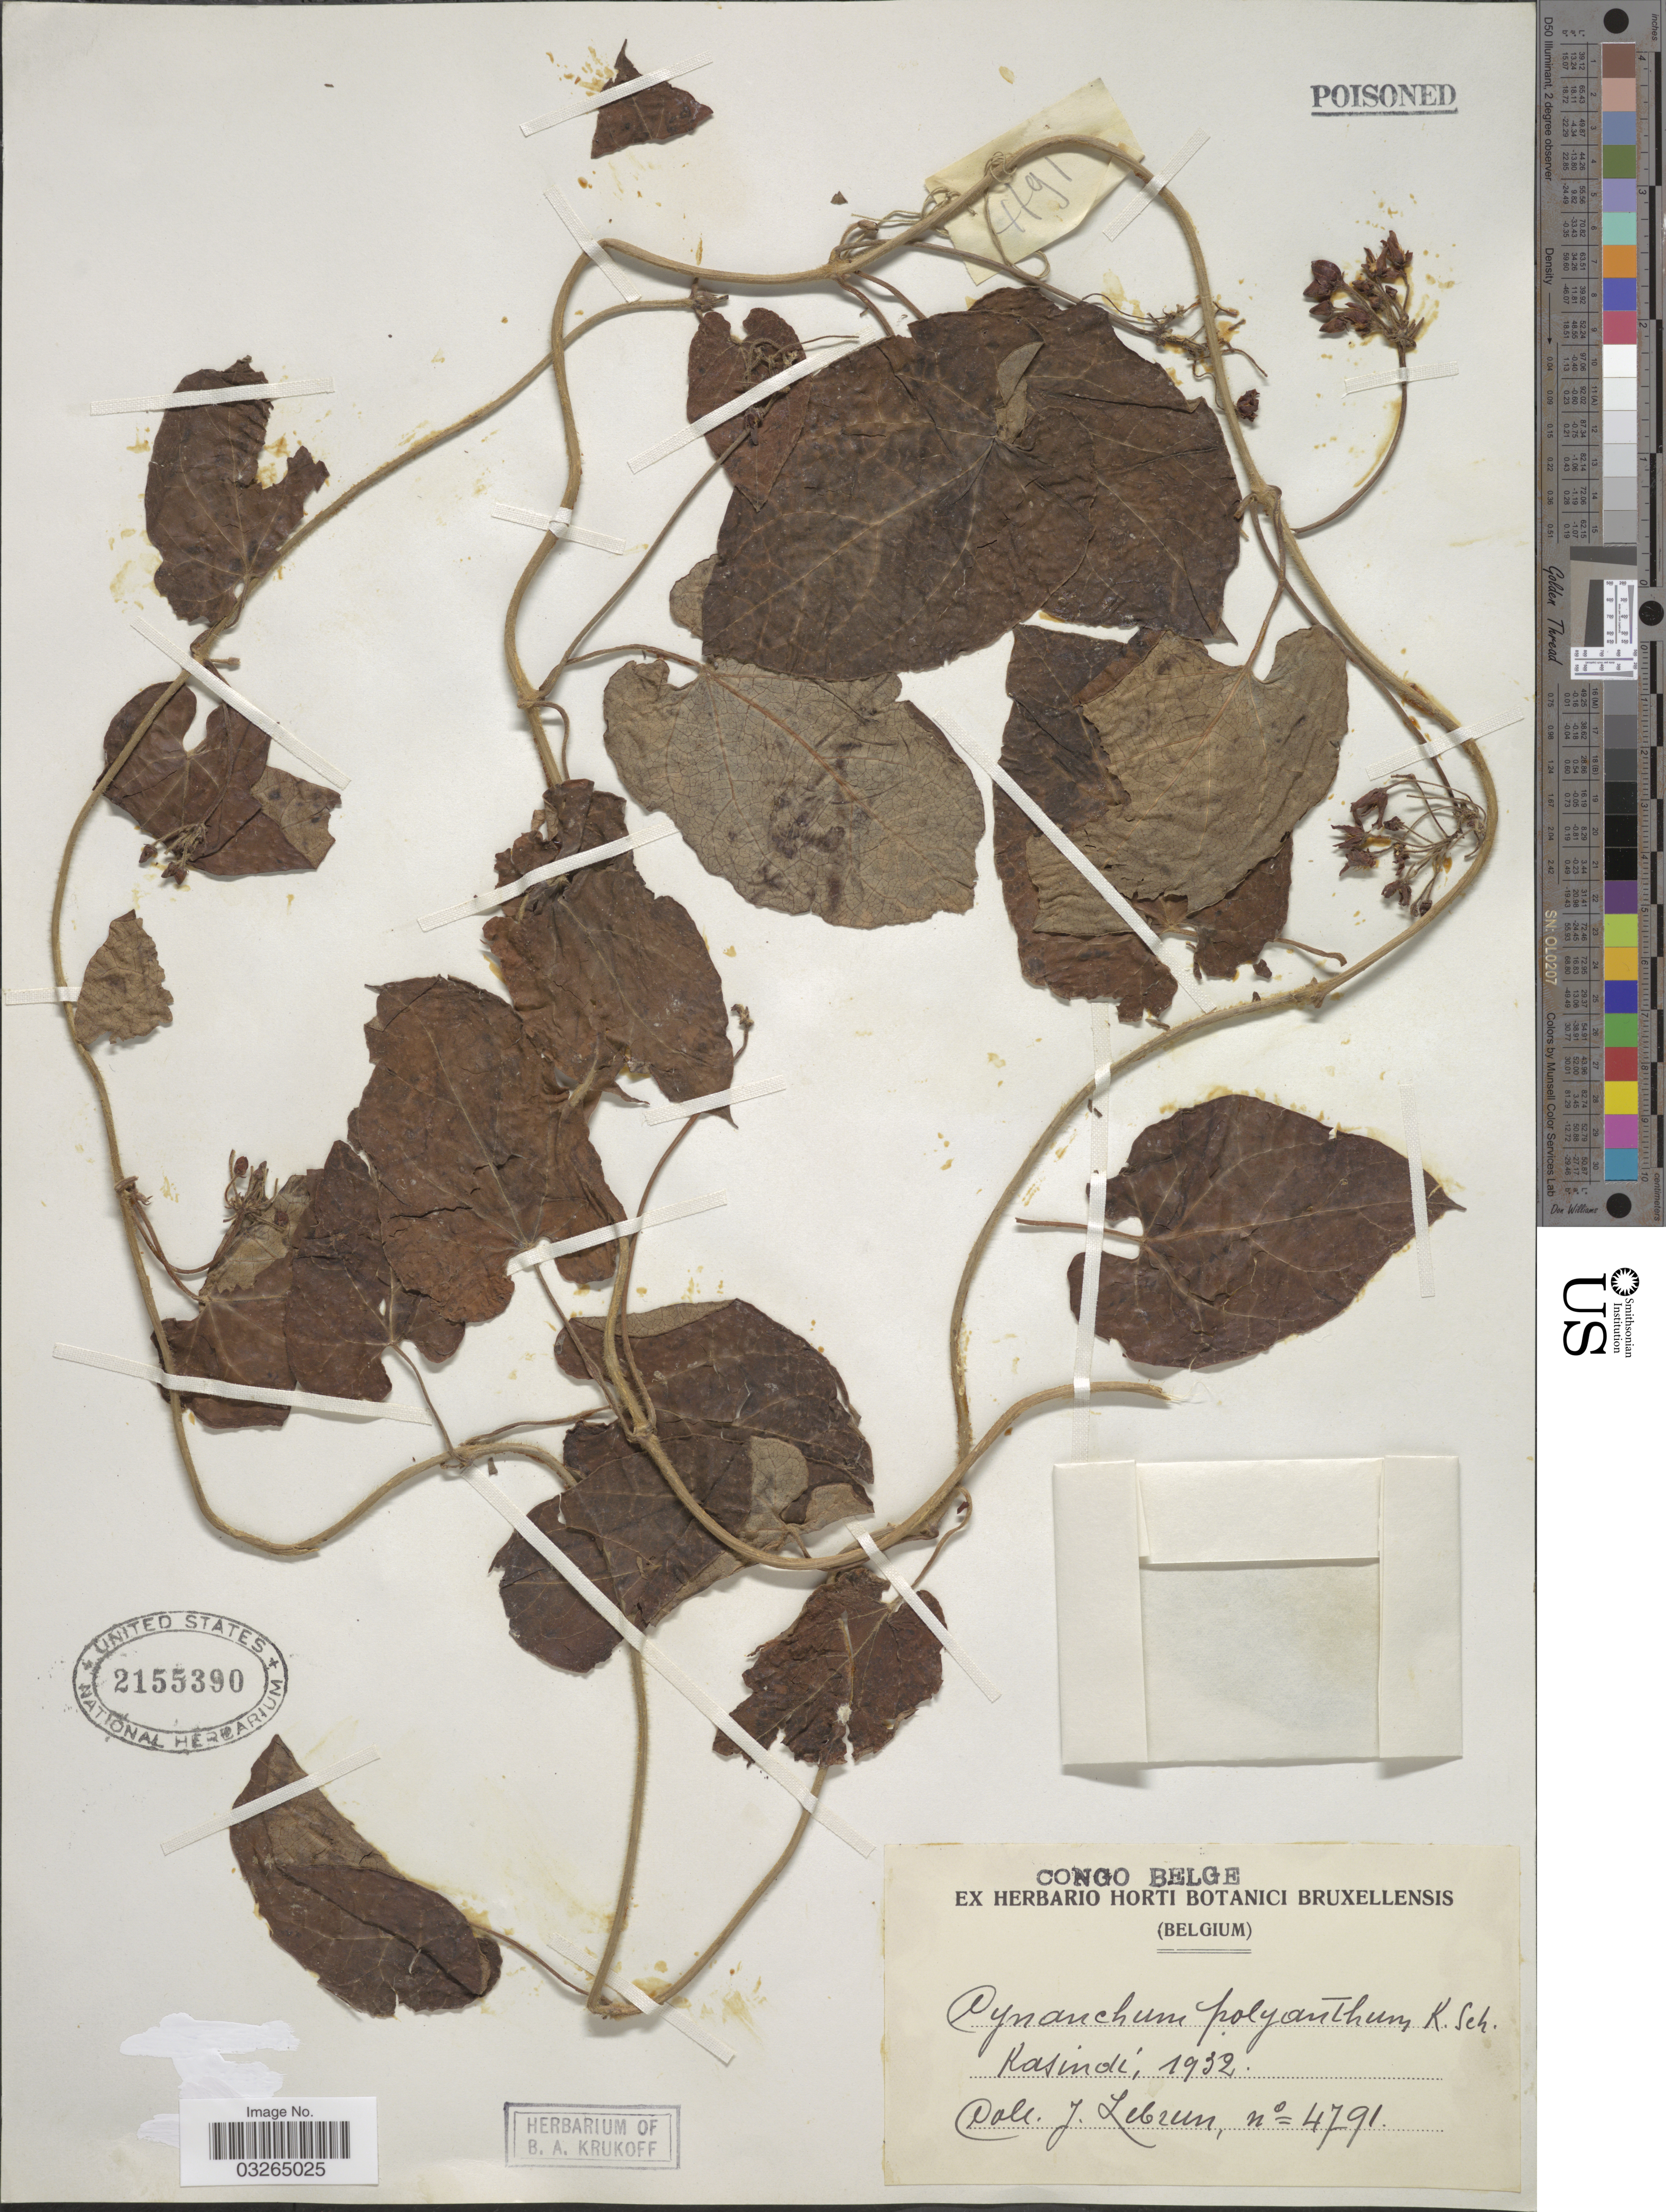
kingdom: Plantae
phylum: Tracheophyta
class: Magnoliopsida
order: Gentianales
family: Apocynaceae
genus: Cynanchum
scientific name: Cynanchum polyanthum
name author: K. Schum.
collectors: J. A. Lebrun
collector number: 4791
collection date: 1932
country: Congo, Democratic Republic of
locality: Congo Belge. Kasindi.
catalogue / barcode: US 2155390